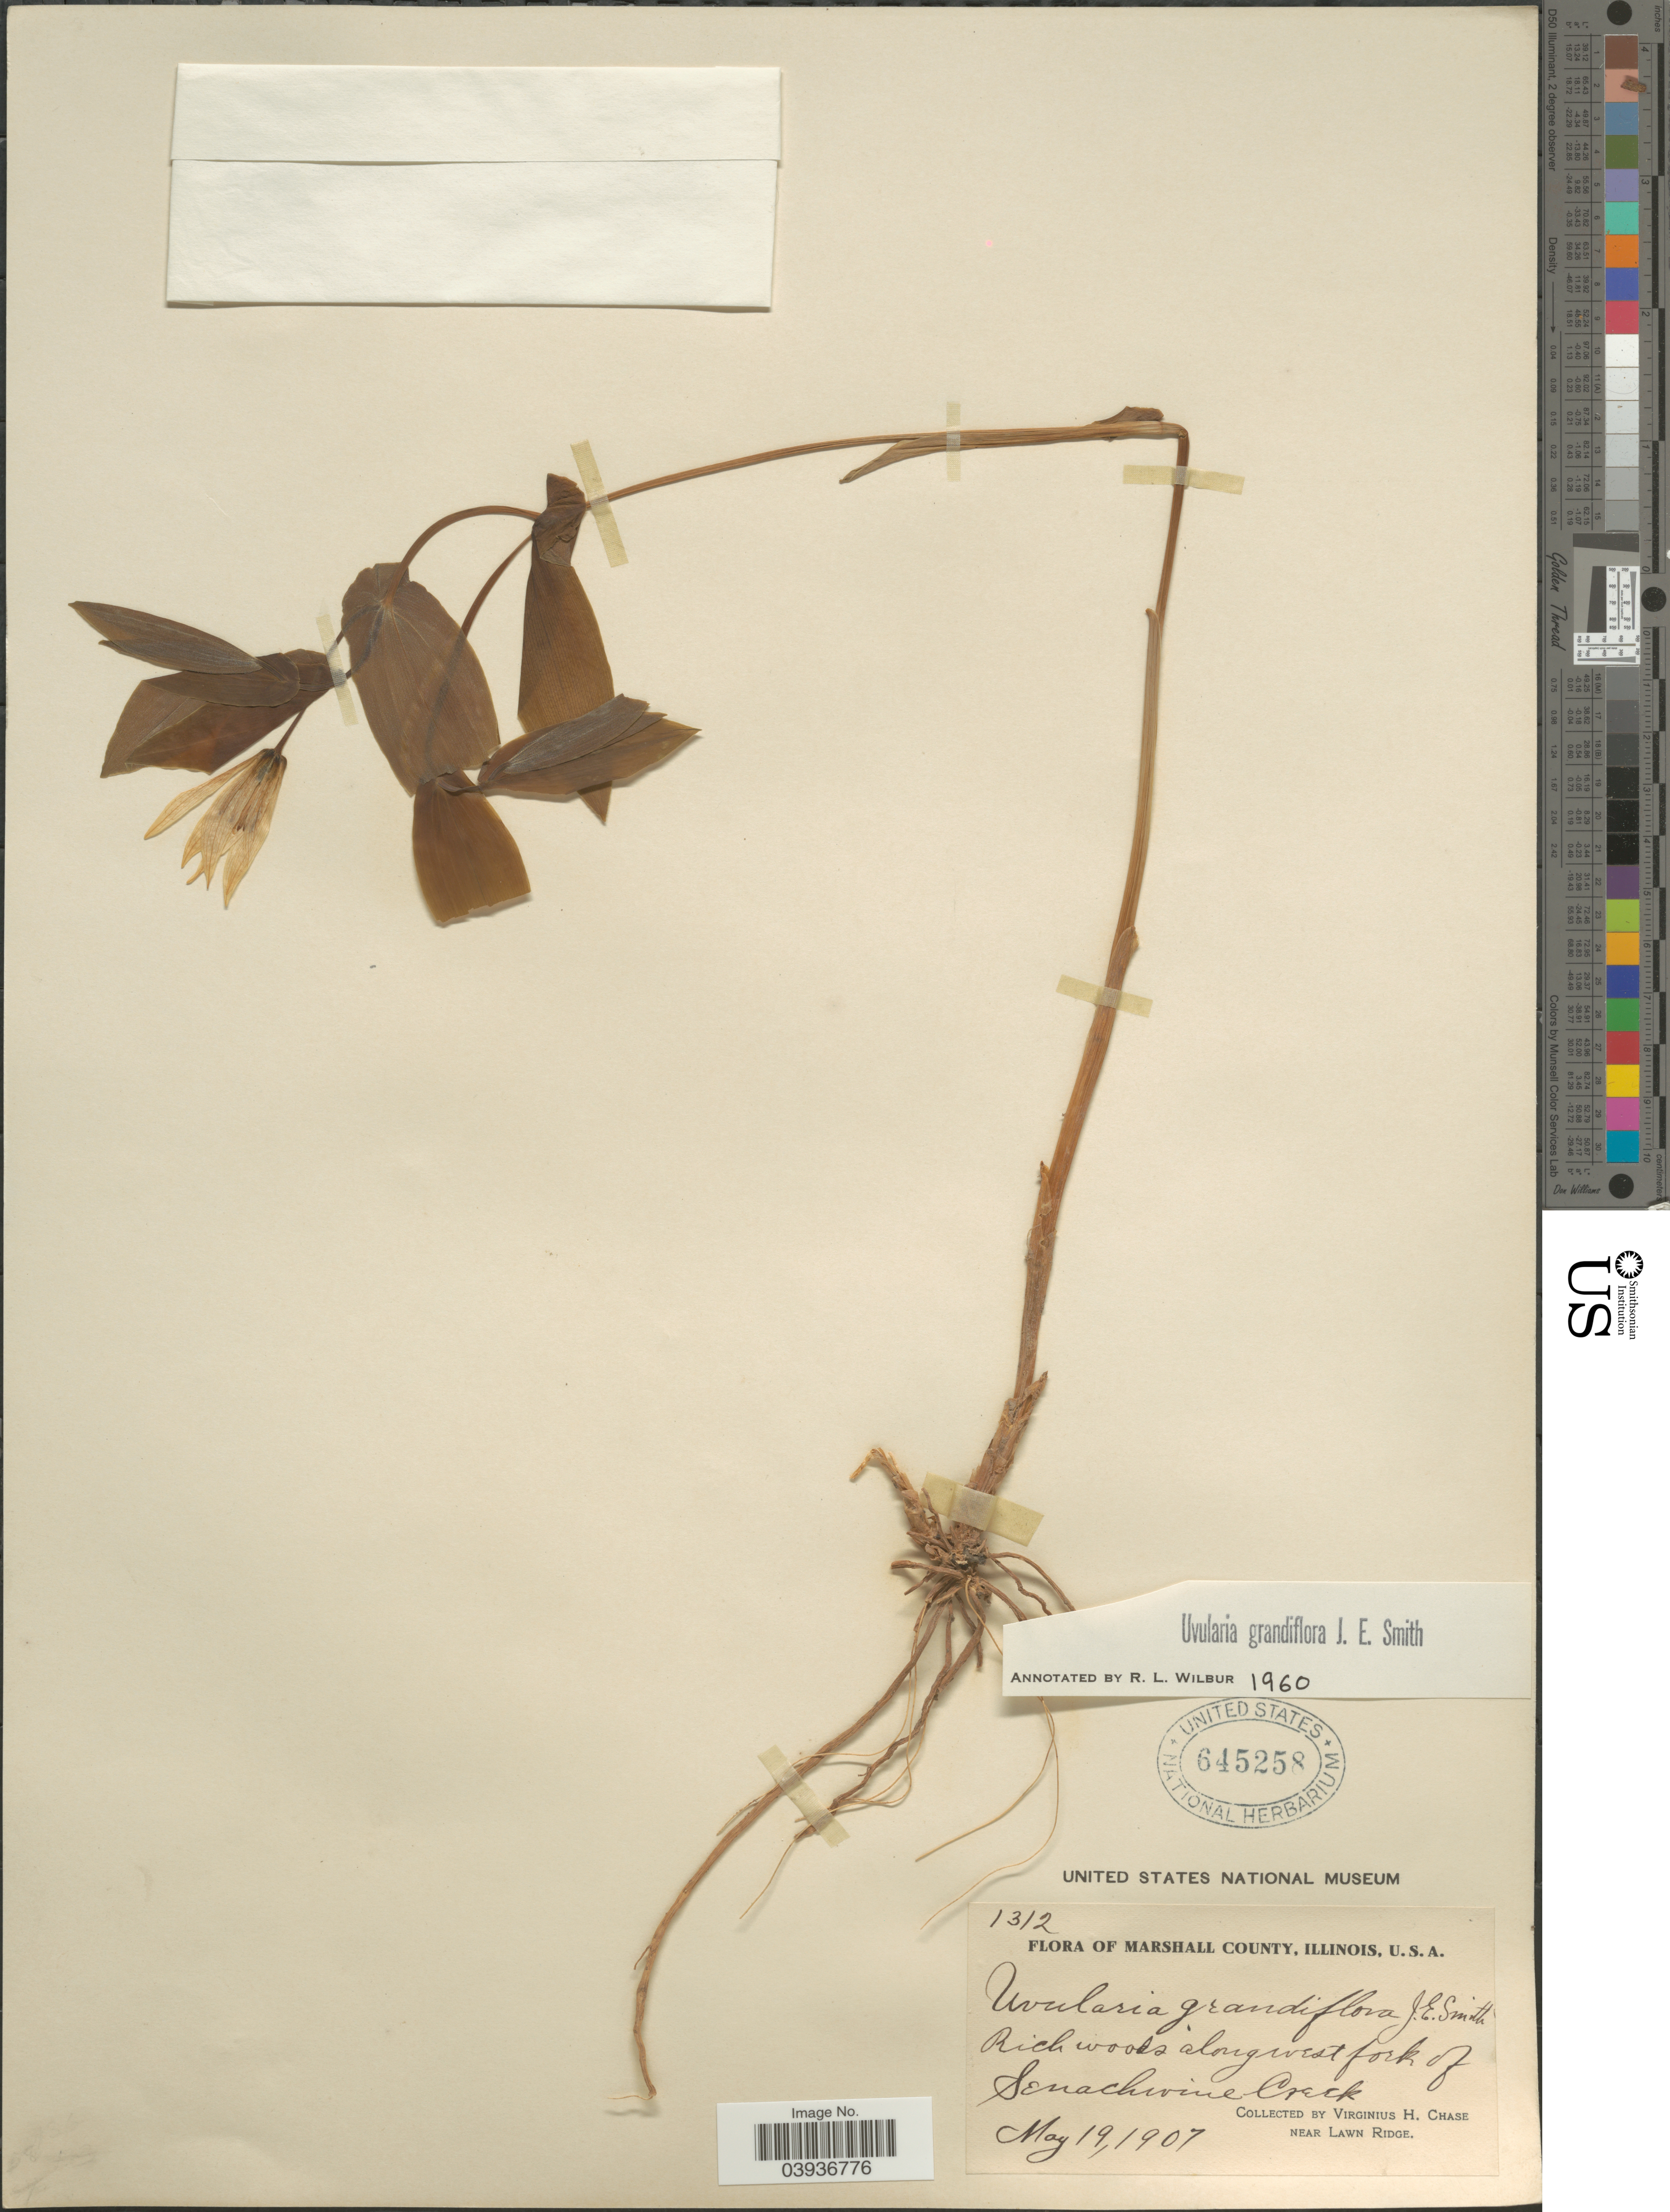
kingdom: Plantae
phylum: Tracheophyta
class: Liliopsida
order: Liliales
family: Colchicaceae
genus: Uvularia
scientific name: Uvularia grandiflora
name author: Sm.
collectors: V. H. Chase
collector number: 1312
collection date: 1907-05-19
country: United States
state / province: Illinois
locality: Marshall County. Rich woods along west fork of Senachwine Creek. Near Lawn Ridge.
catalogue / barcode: US 645258